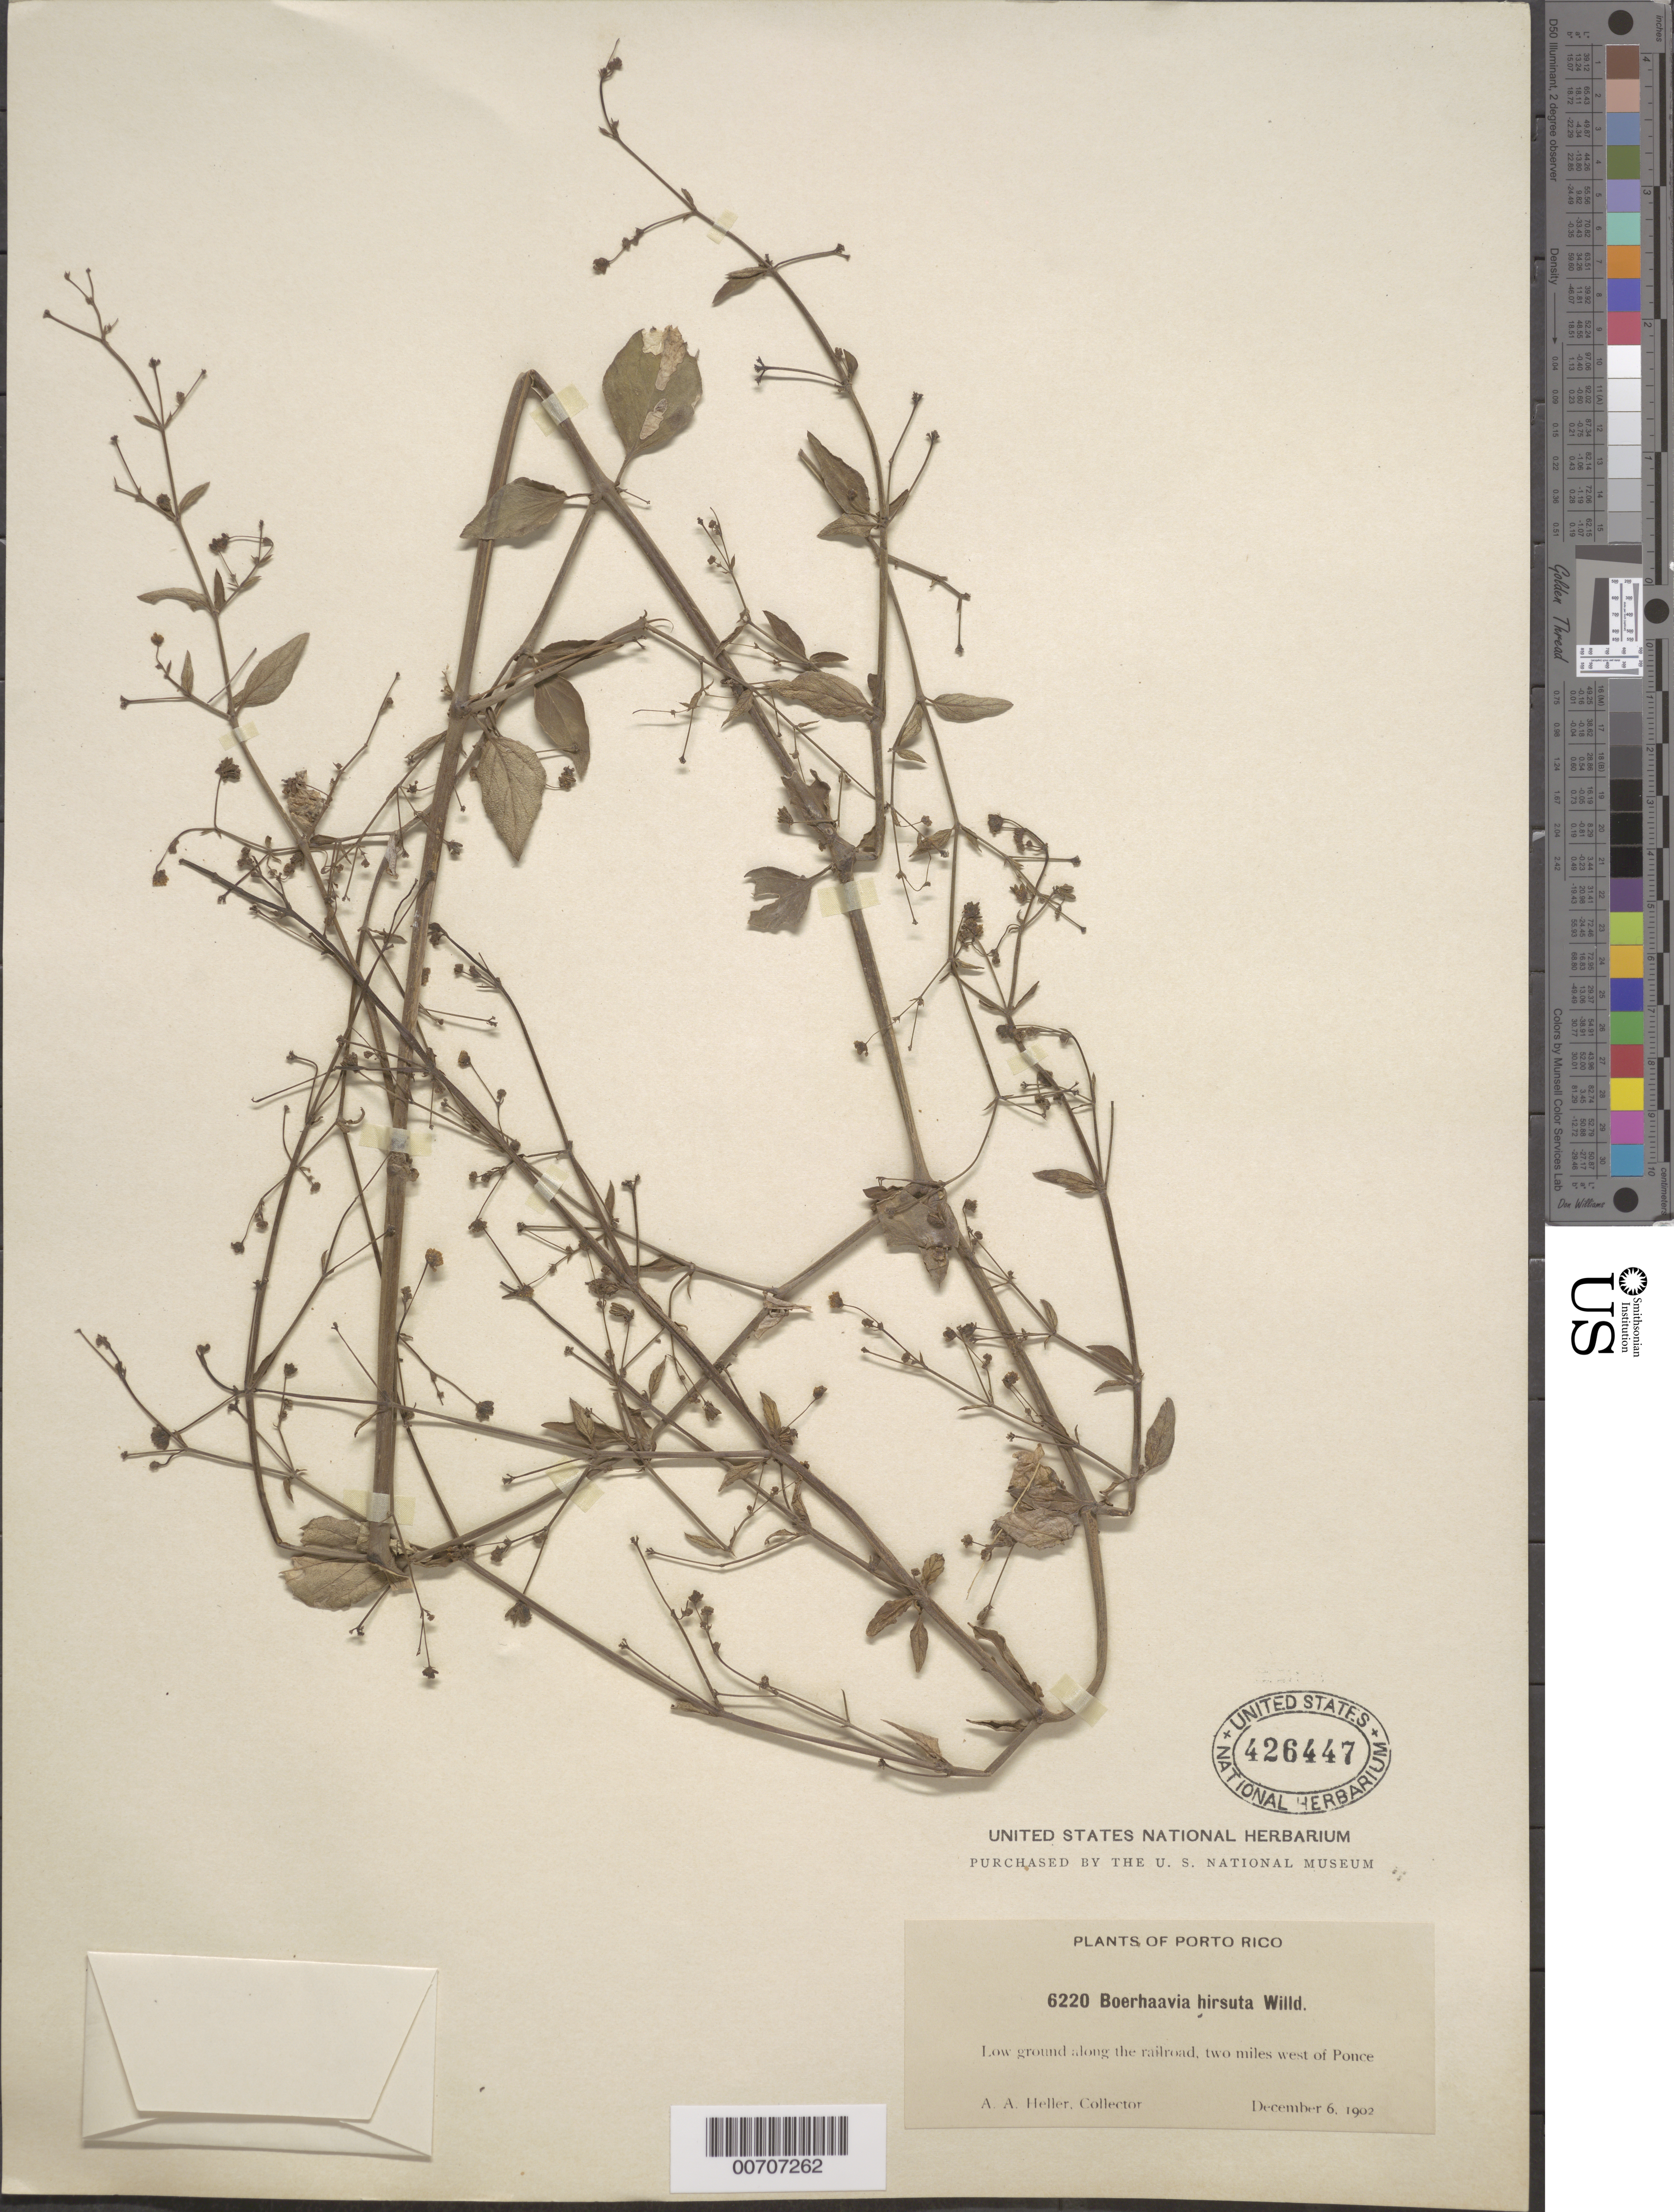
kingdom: Plantae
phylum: Tracheophyta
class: Magnoliopsida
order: Caryophyllales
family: Nyctaginaceae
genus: Boerhavia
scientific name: Boerhavia hirsuta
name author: Willd.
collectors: A. A. Heller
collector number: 6220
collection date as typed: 06 Dec 1902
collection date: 1902-12-06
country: Puerto Rico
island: Greater Antilles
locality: Ponce, 2 mi W of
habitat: Low ground along railroad.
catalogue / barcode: US 426447